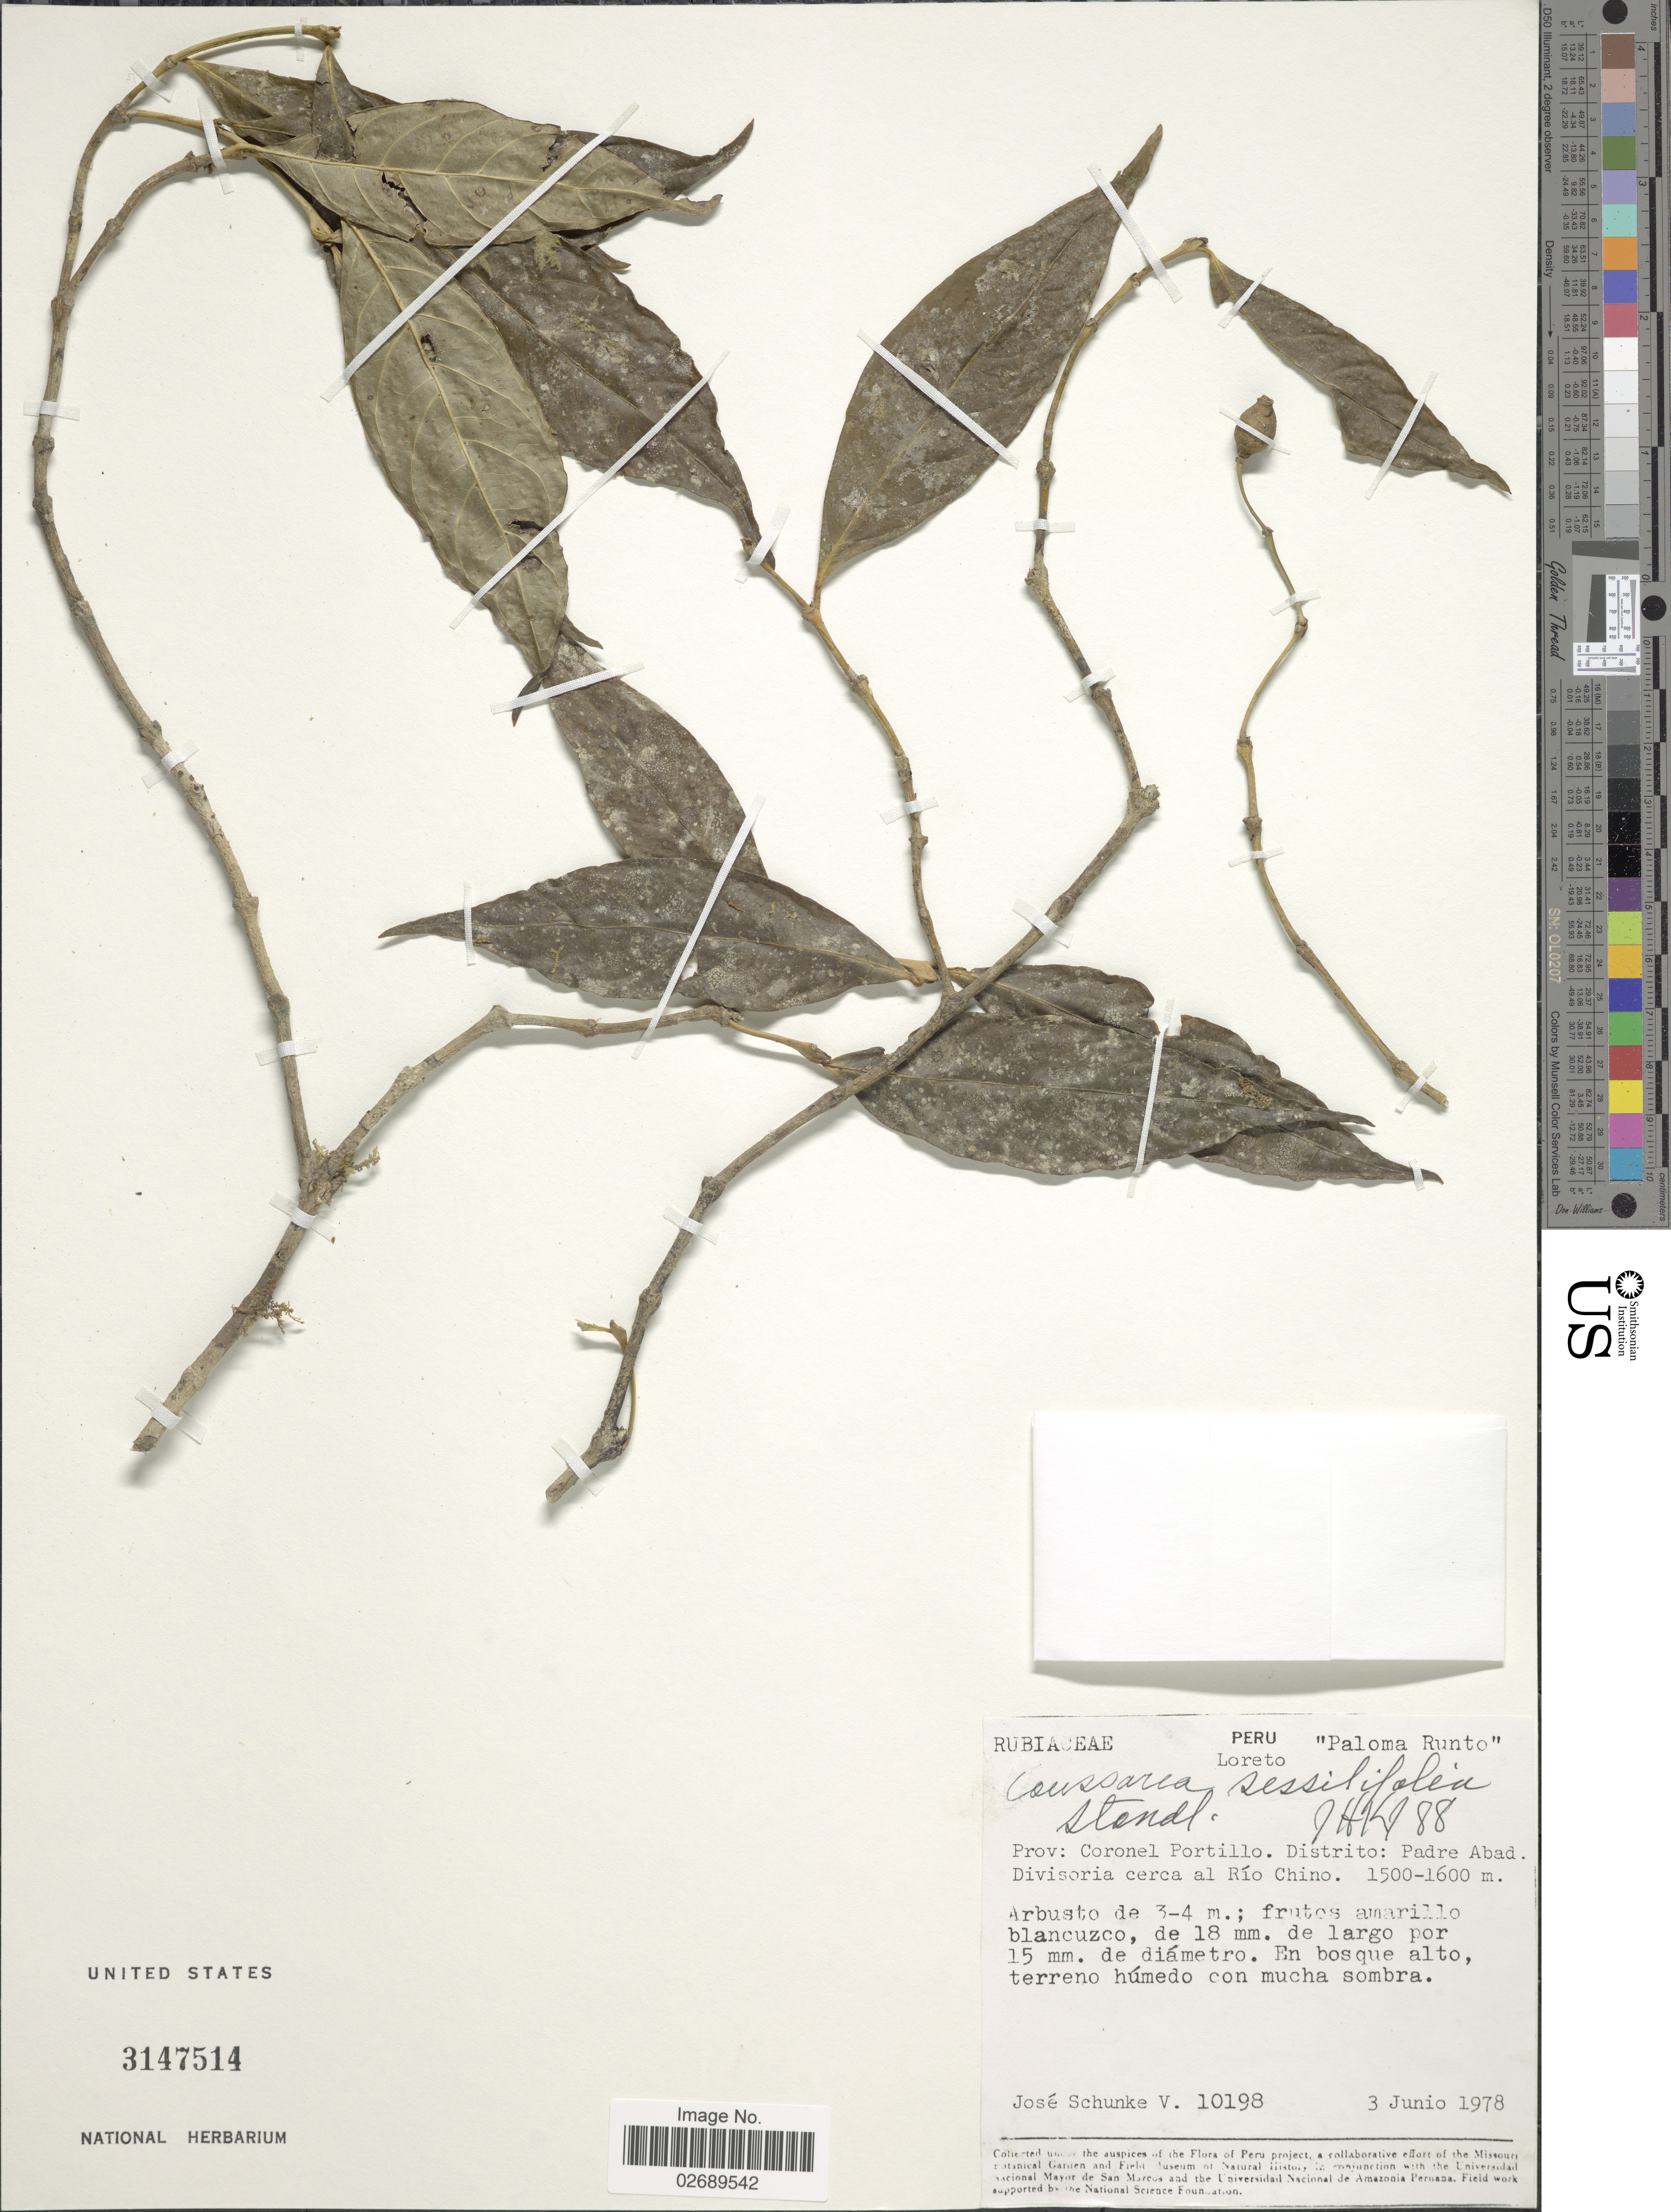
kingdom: Plantae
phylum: Tracheophyta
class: Magnoliopsida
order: Gentianales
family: Rubiaceae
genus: Coussarea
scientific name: Coussarea sessilifolia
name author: Standl.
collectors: J. Schunke Vigo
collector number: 10198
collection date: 1978-06-03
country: Peru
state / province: Loreto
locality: Prov: Coronel Portillo. Distrito: Padre Abad. Divisoria cerca al Río Chino.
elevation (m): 1500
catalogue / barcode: US 3147514